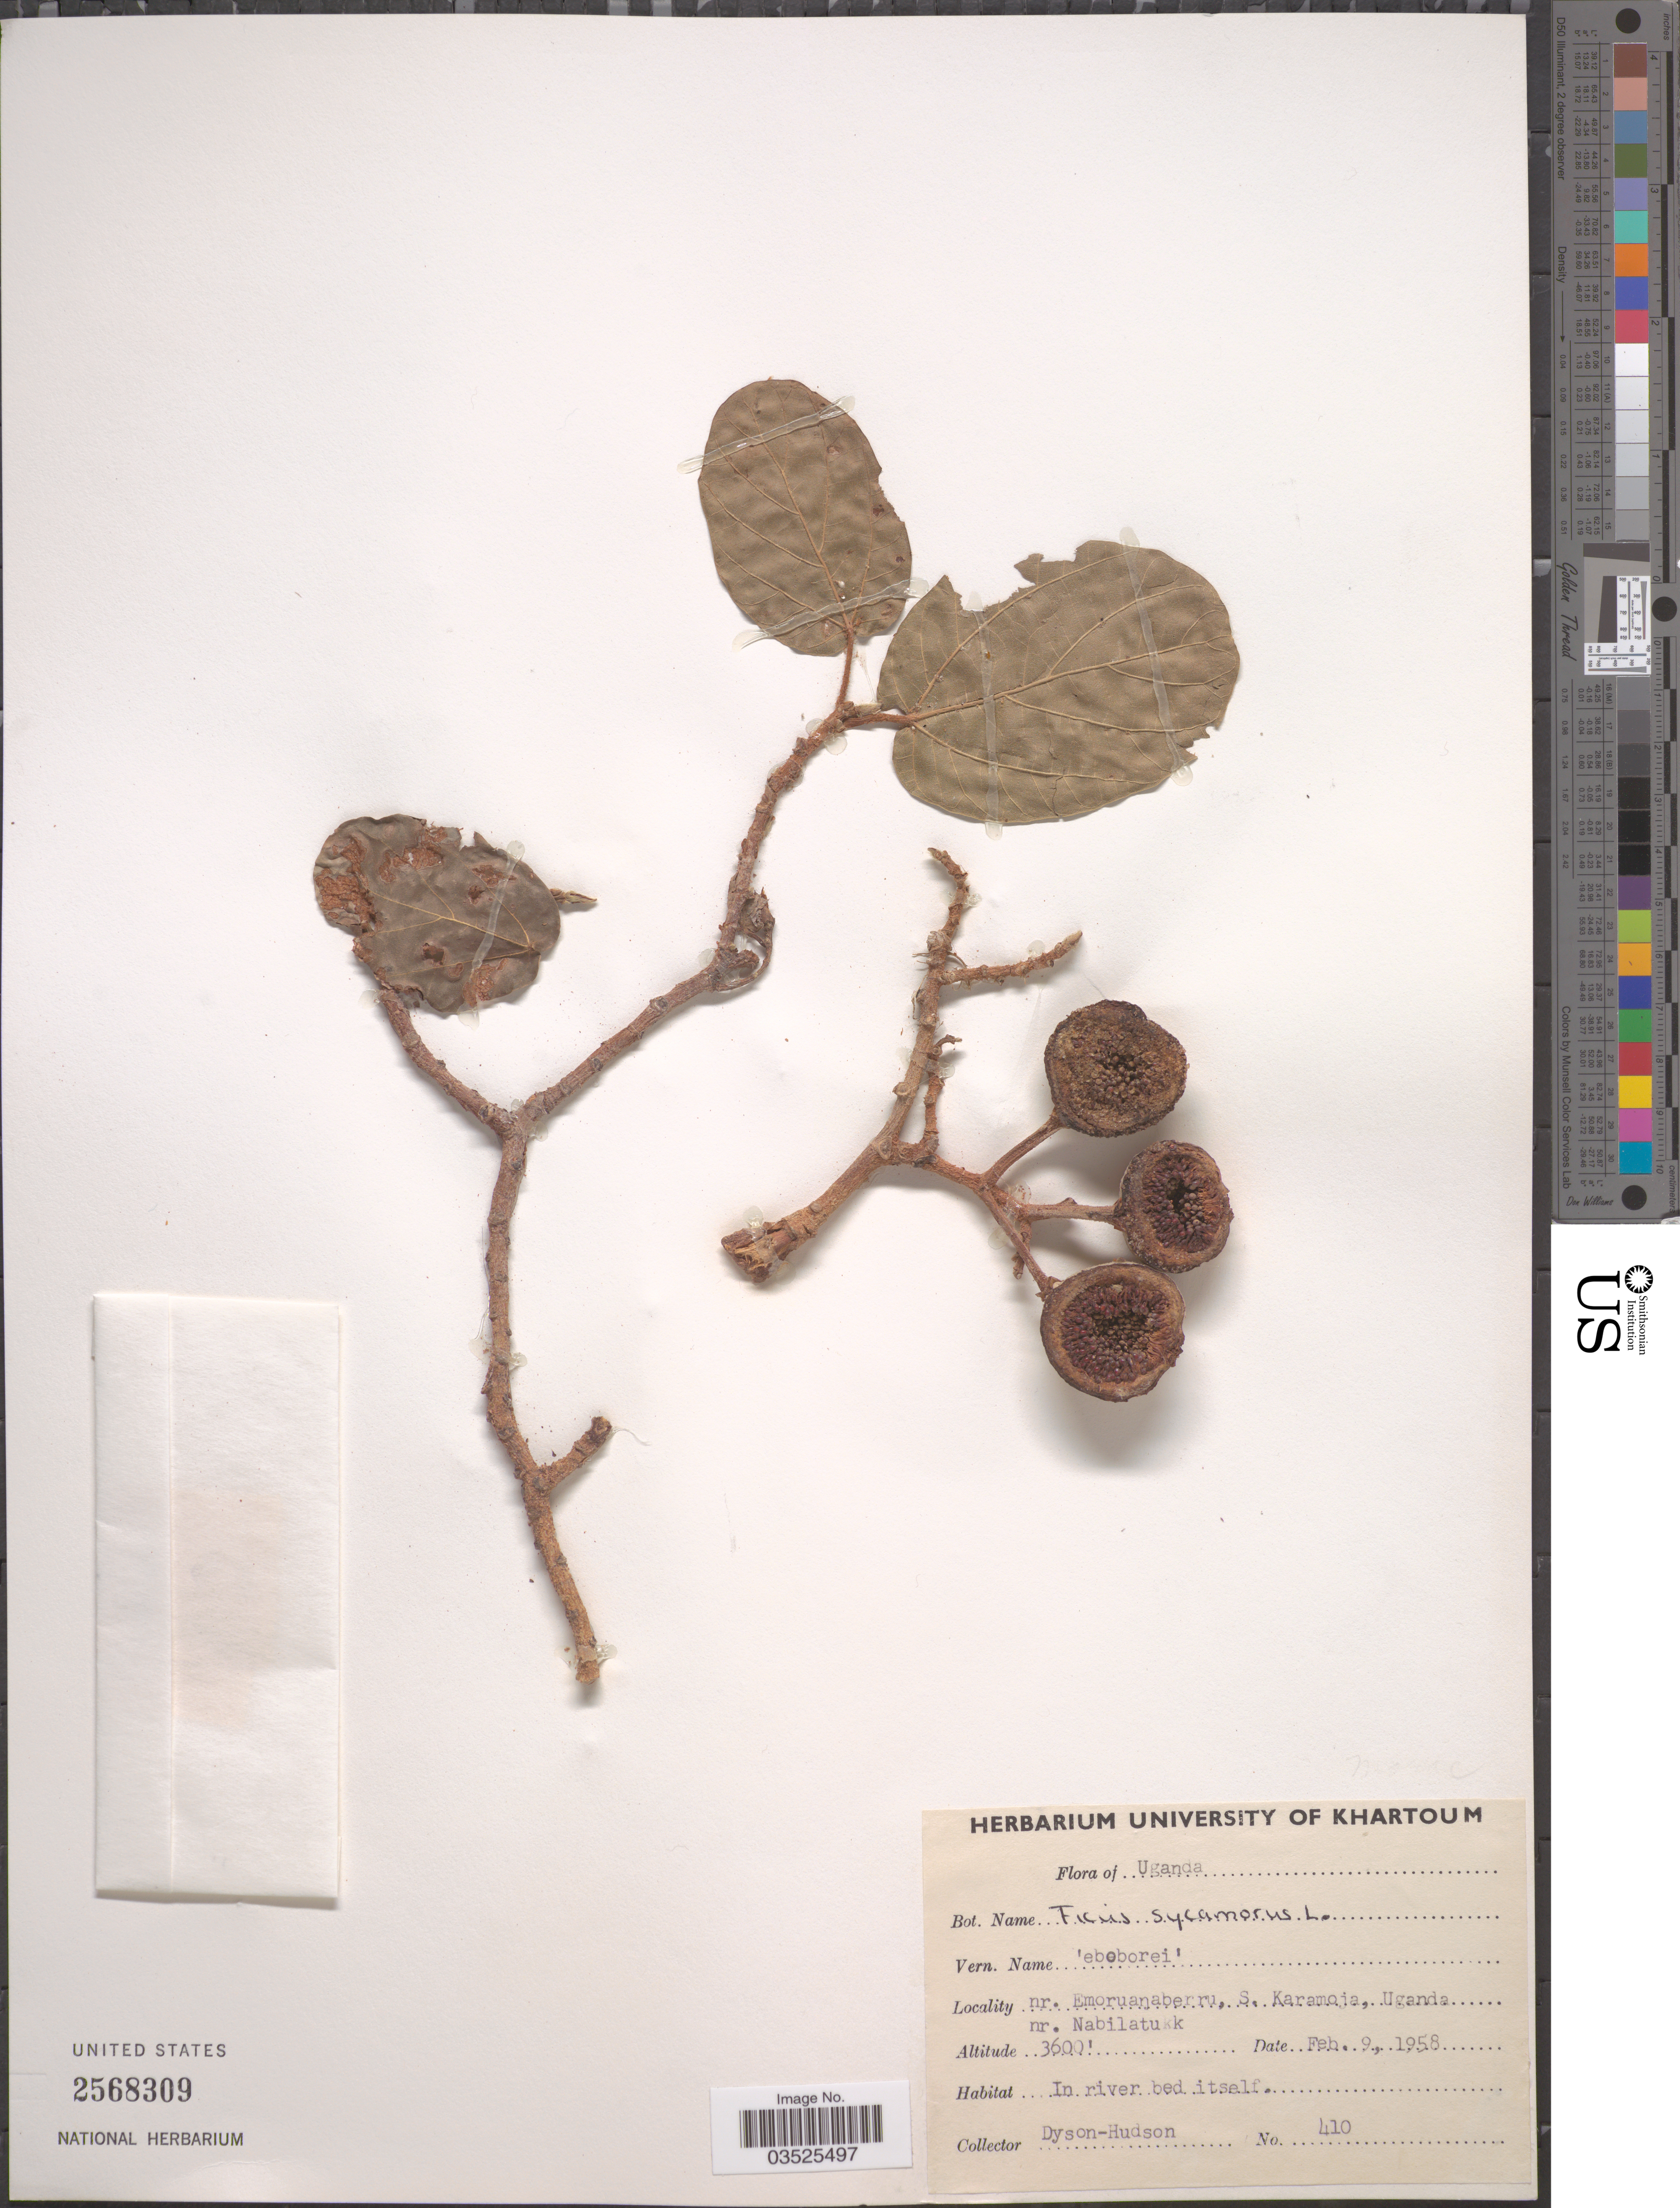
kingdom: Plantae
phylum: Tracheophyta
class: Magnoliopsida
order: Rosales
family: Moraceae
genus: Ficus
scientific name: Ficus sycomorus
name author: L.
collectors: Dyson-Hudson, --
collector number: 410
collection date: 1958-02-09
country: Uganda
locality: Nr. Emoruanaberru, S. Karamoja, Uganda nr. Nabilatukk.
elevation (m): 1097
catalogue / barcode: US 2568309